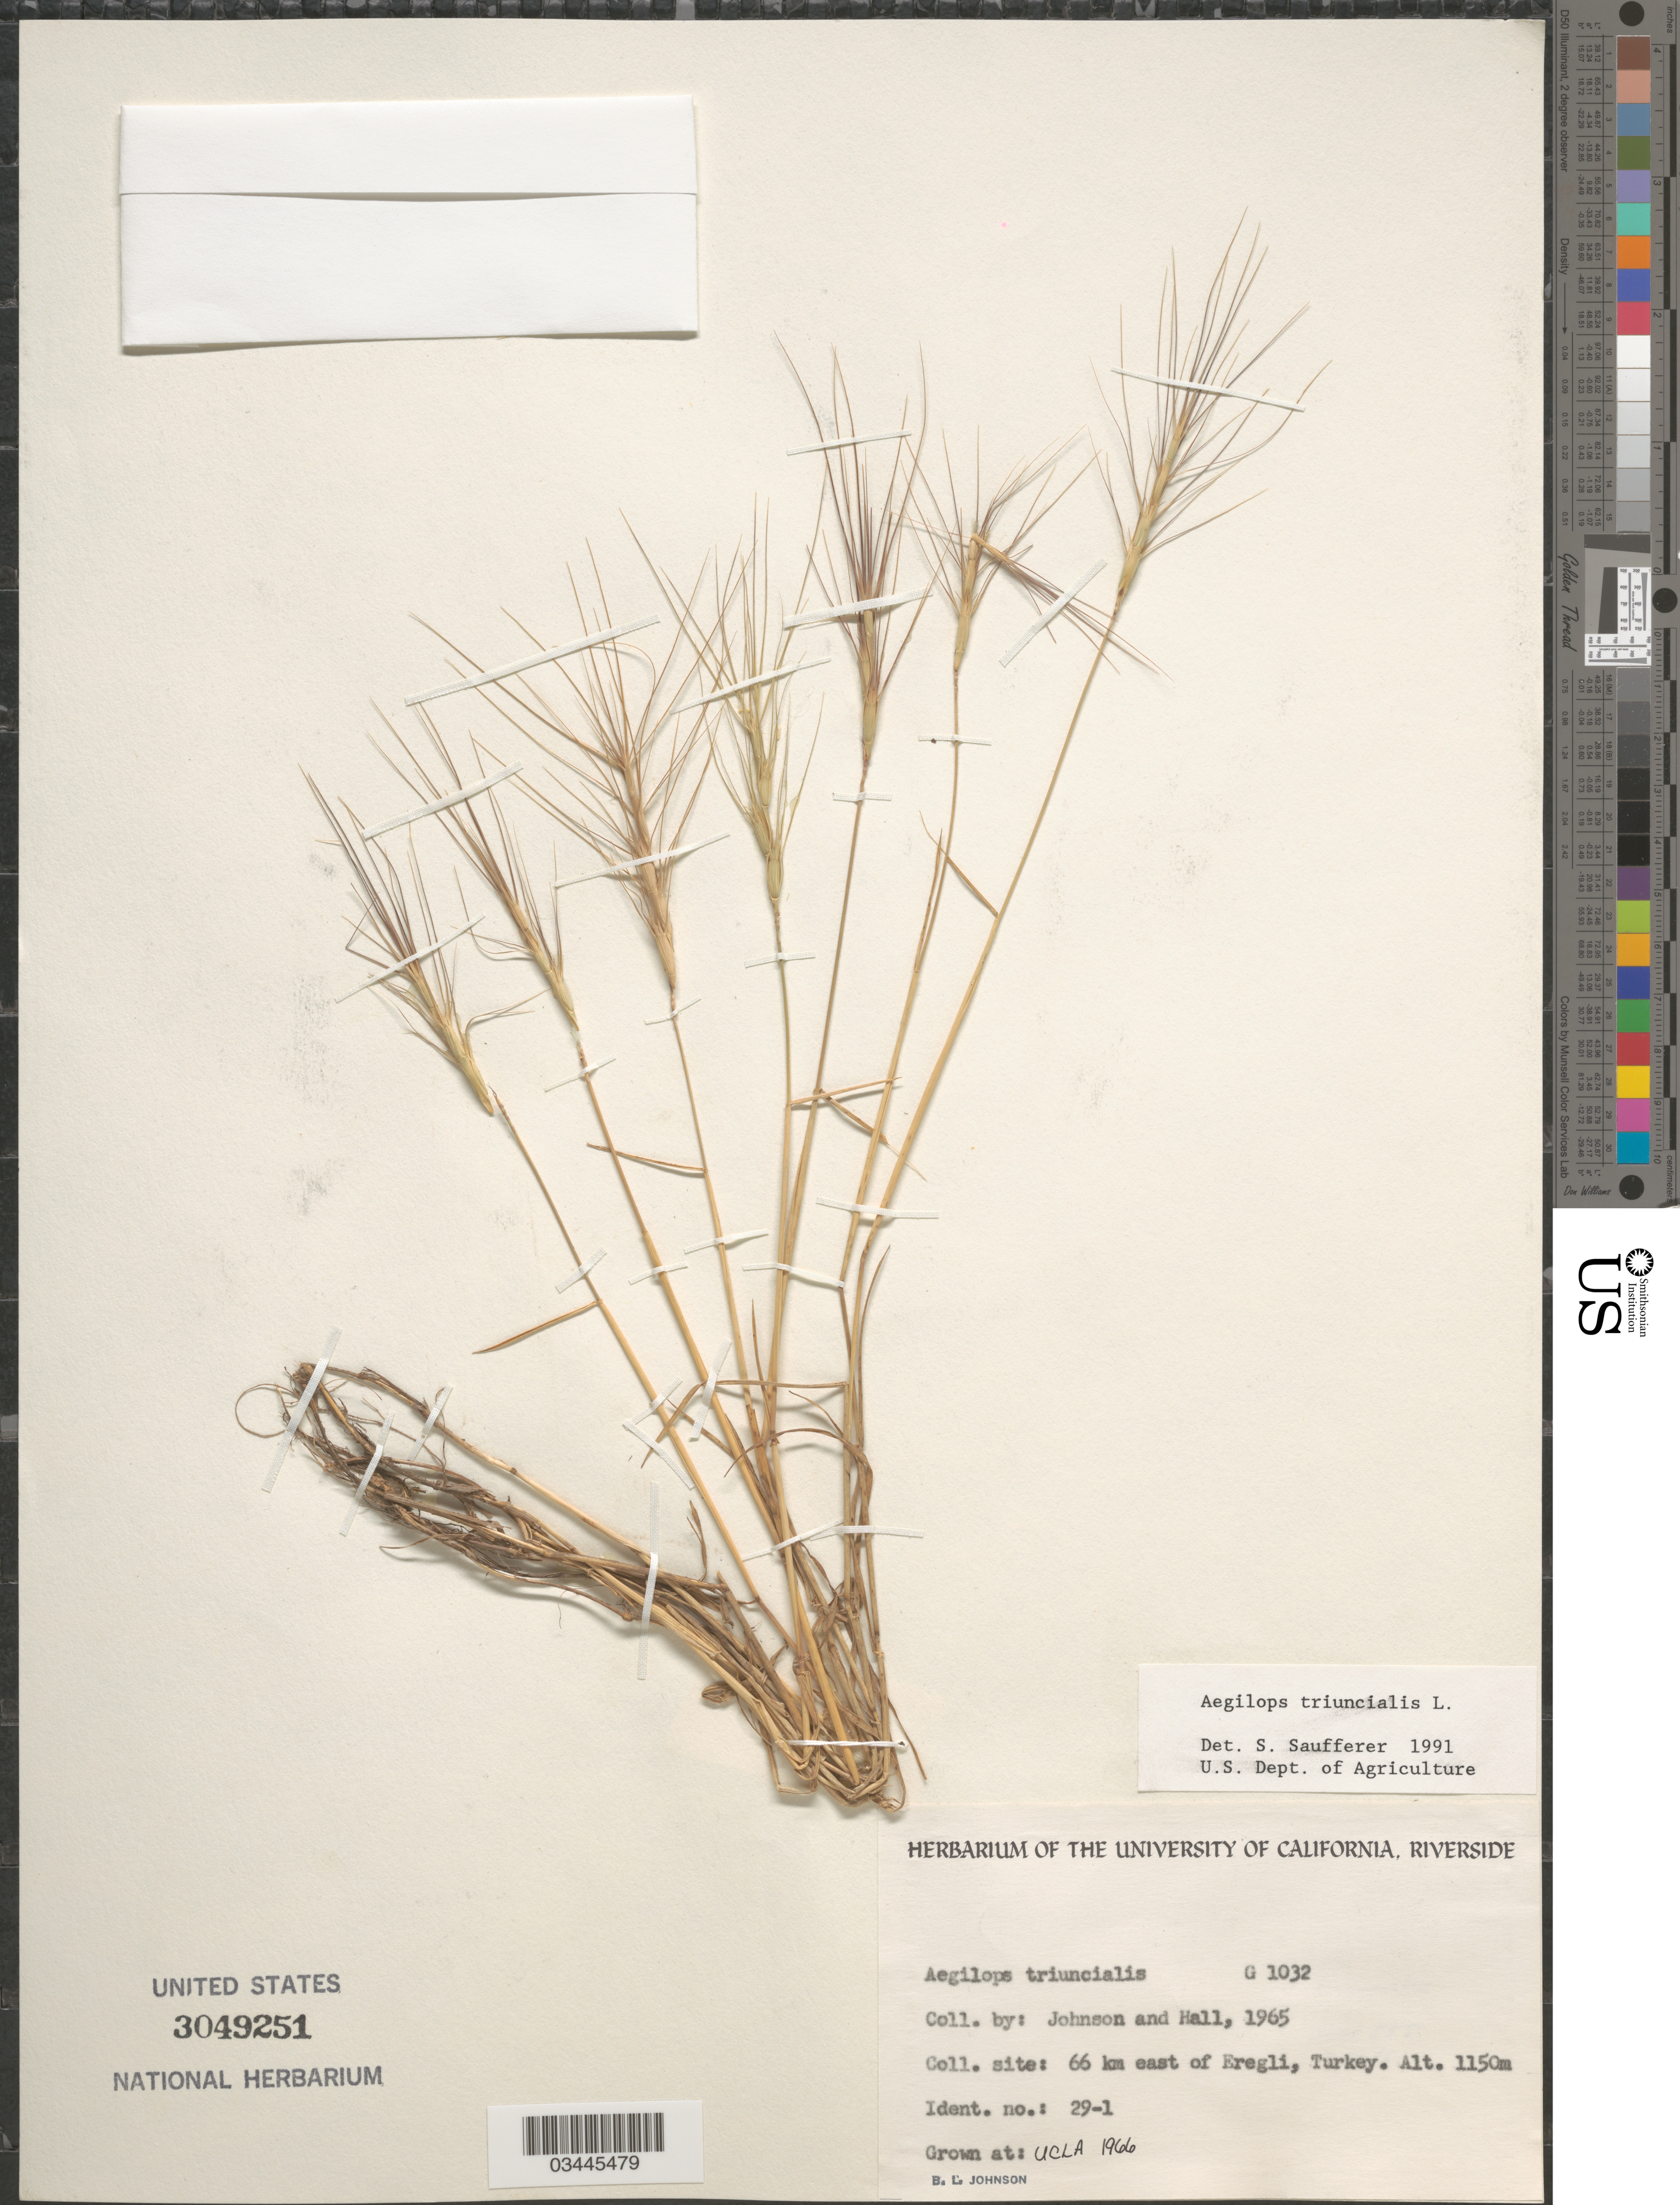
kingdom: Plantae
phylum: Tracheophyta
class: Liliopsida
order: Poales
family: Poaceae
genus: Aegilops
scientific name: Aegilops triuncialis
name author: L.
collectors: B. Johnson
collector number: G1032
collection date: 1966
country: United States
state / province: California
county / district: Los Angeles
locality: UCLA.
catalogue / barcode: US 3049251